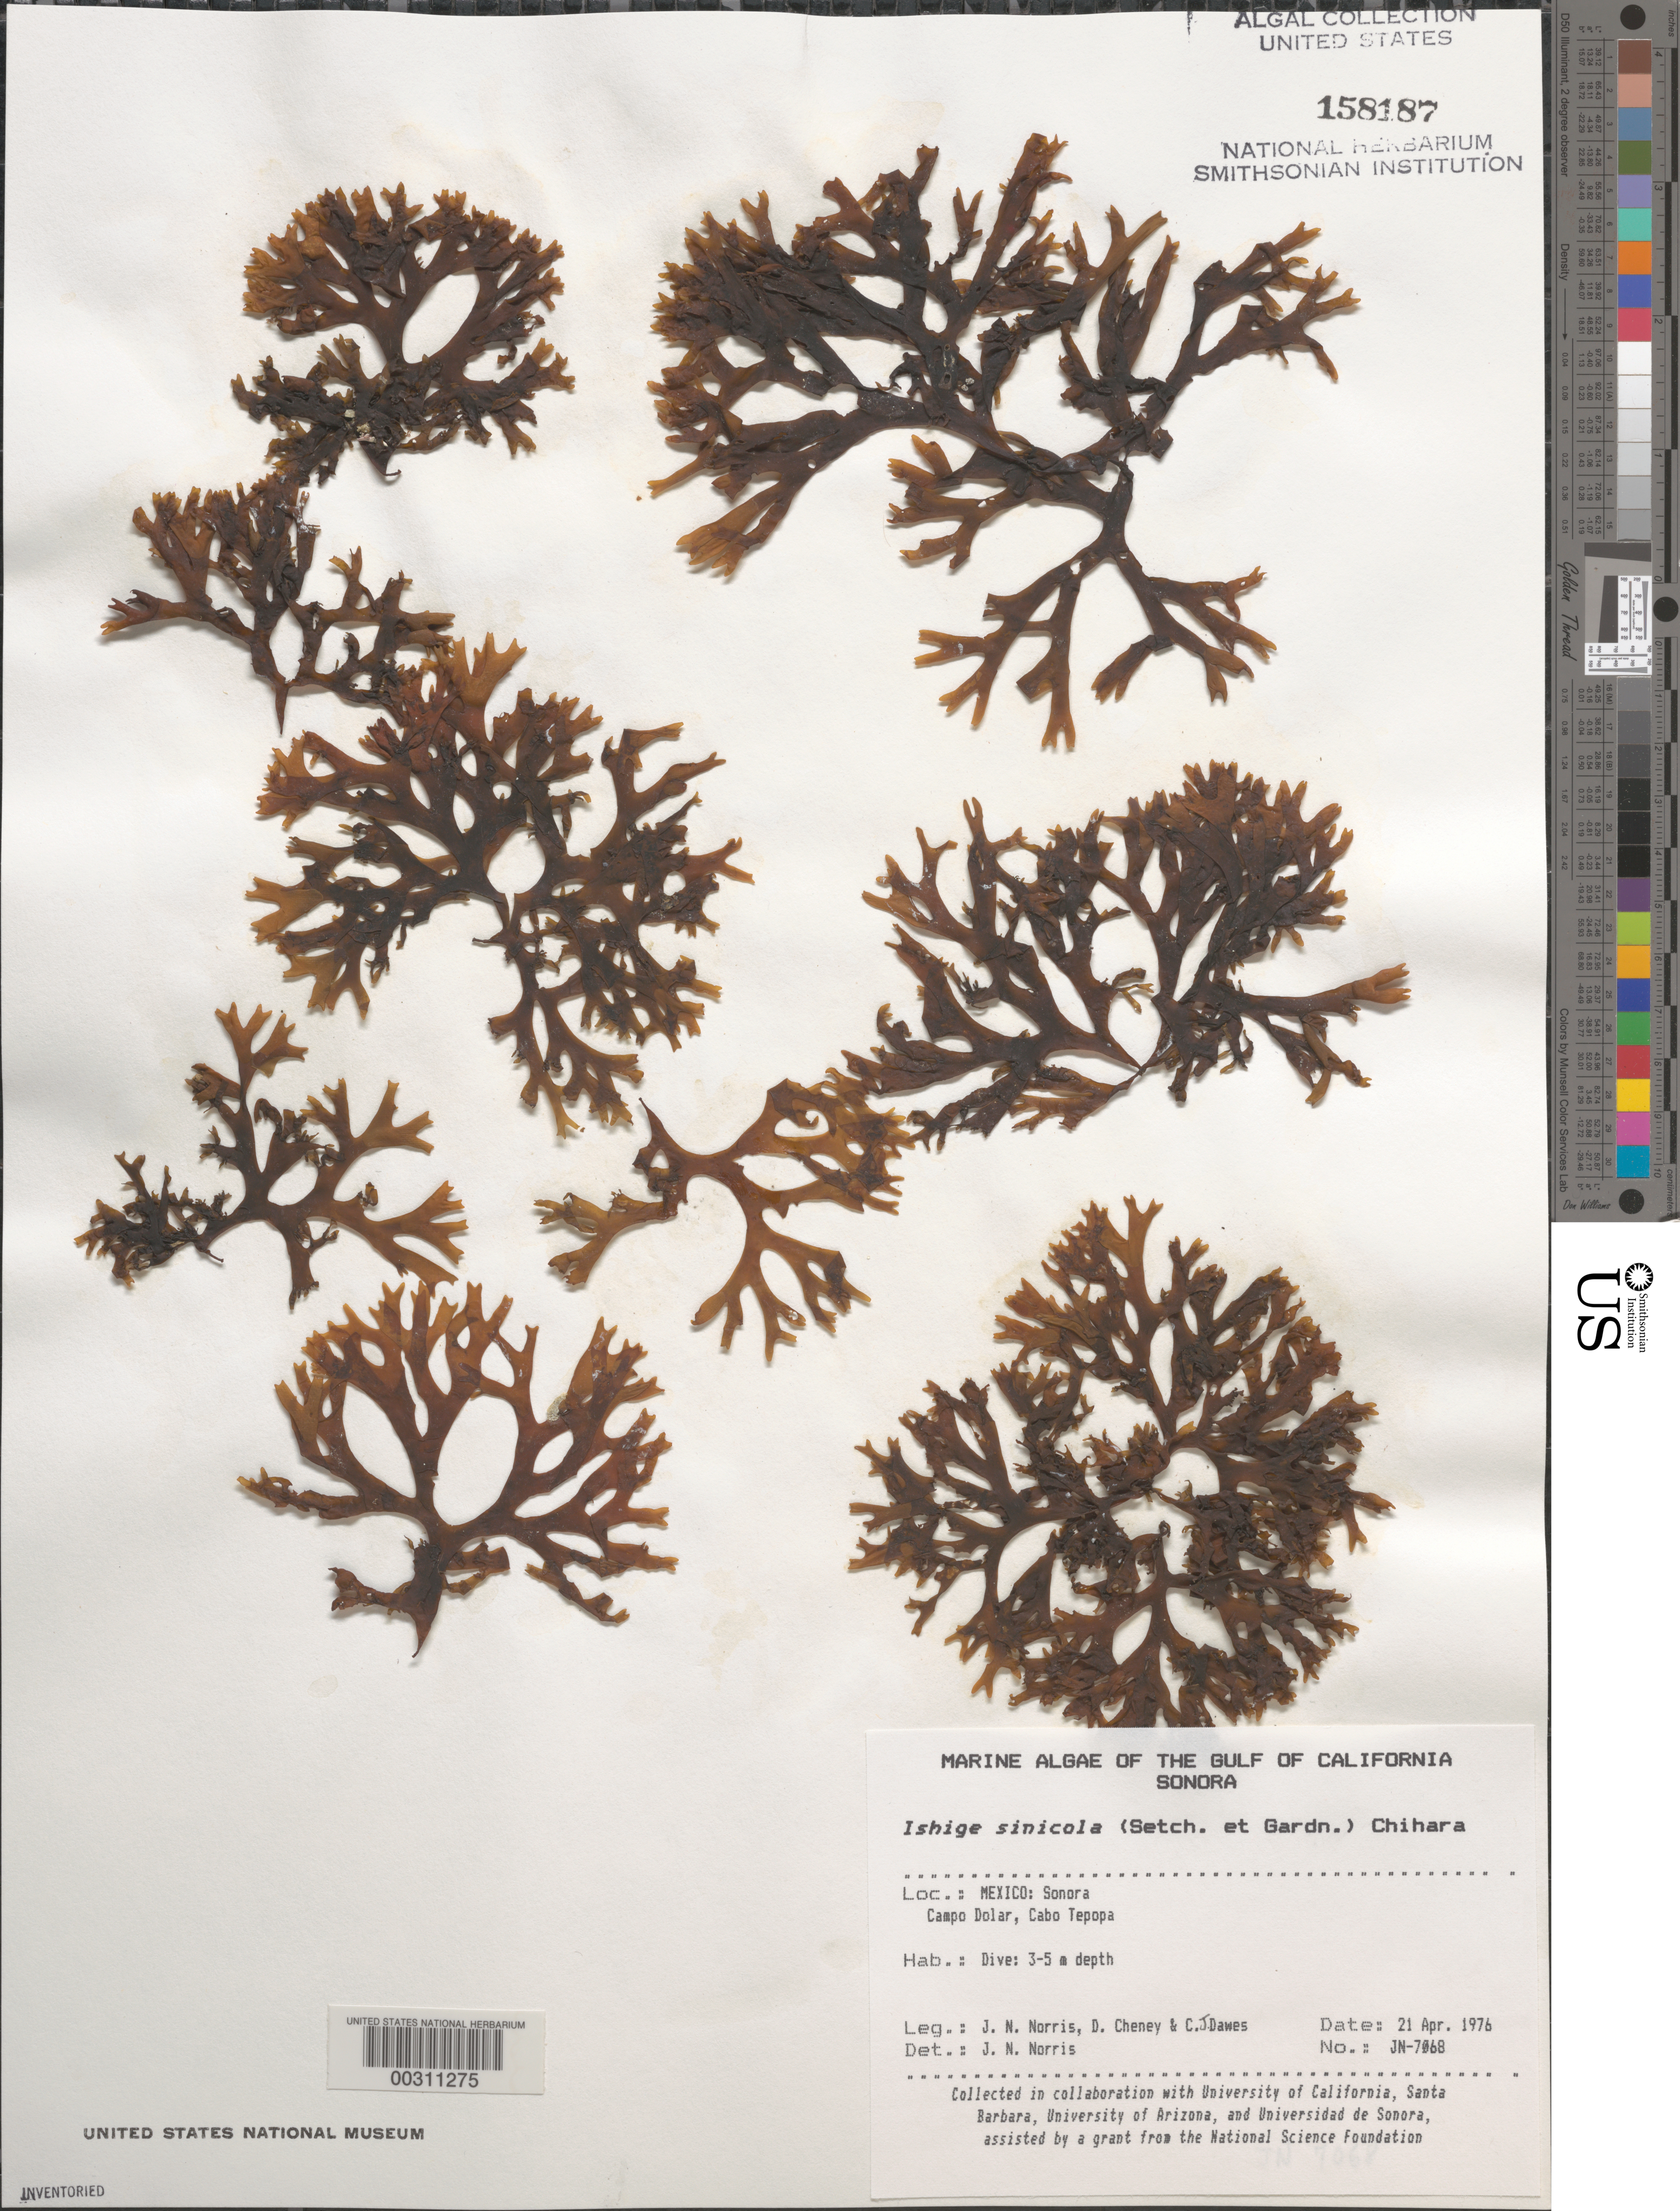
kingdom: Chromista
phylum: Ochrophyta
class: Phaeophyceae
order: Ishigeales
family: Ishigeaceae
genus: Ishige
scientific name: Ishige sinicola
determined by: Norris, James N.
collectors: J. N. Norris, D. Cheney & C. Dawes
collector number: JN-7068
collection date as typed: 21 Apr 1976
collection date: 1976-04-21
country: Mexico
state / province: Sonora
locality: Campo Dolar, Cabo Tepopa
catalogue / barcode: US 158187